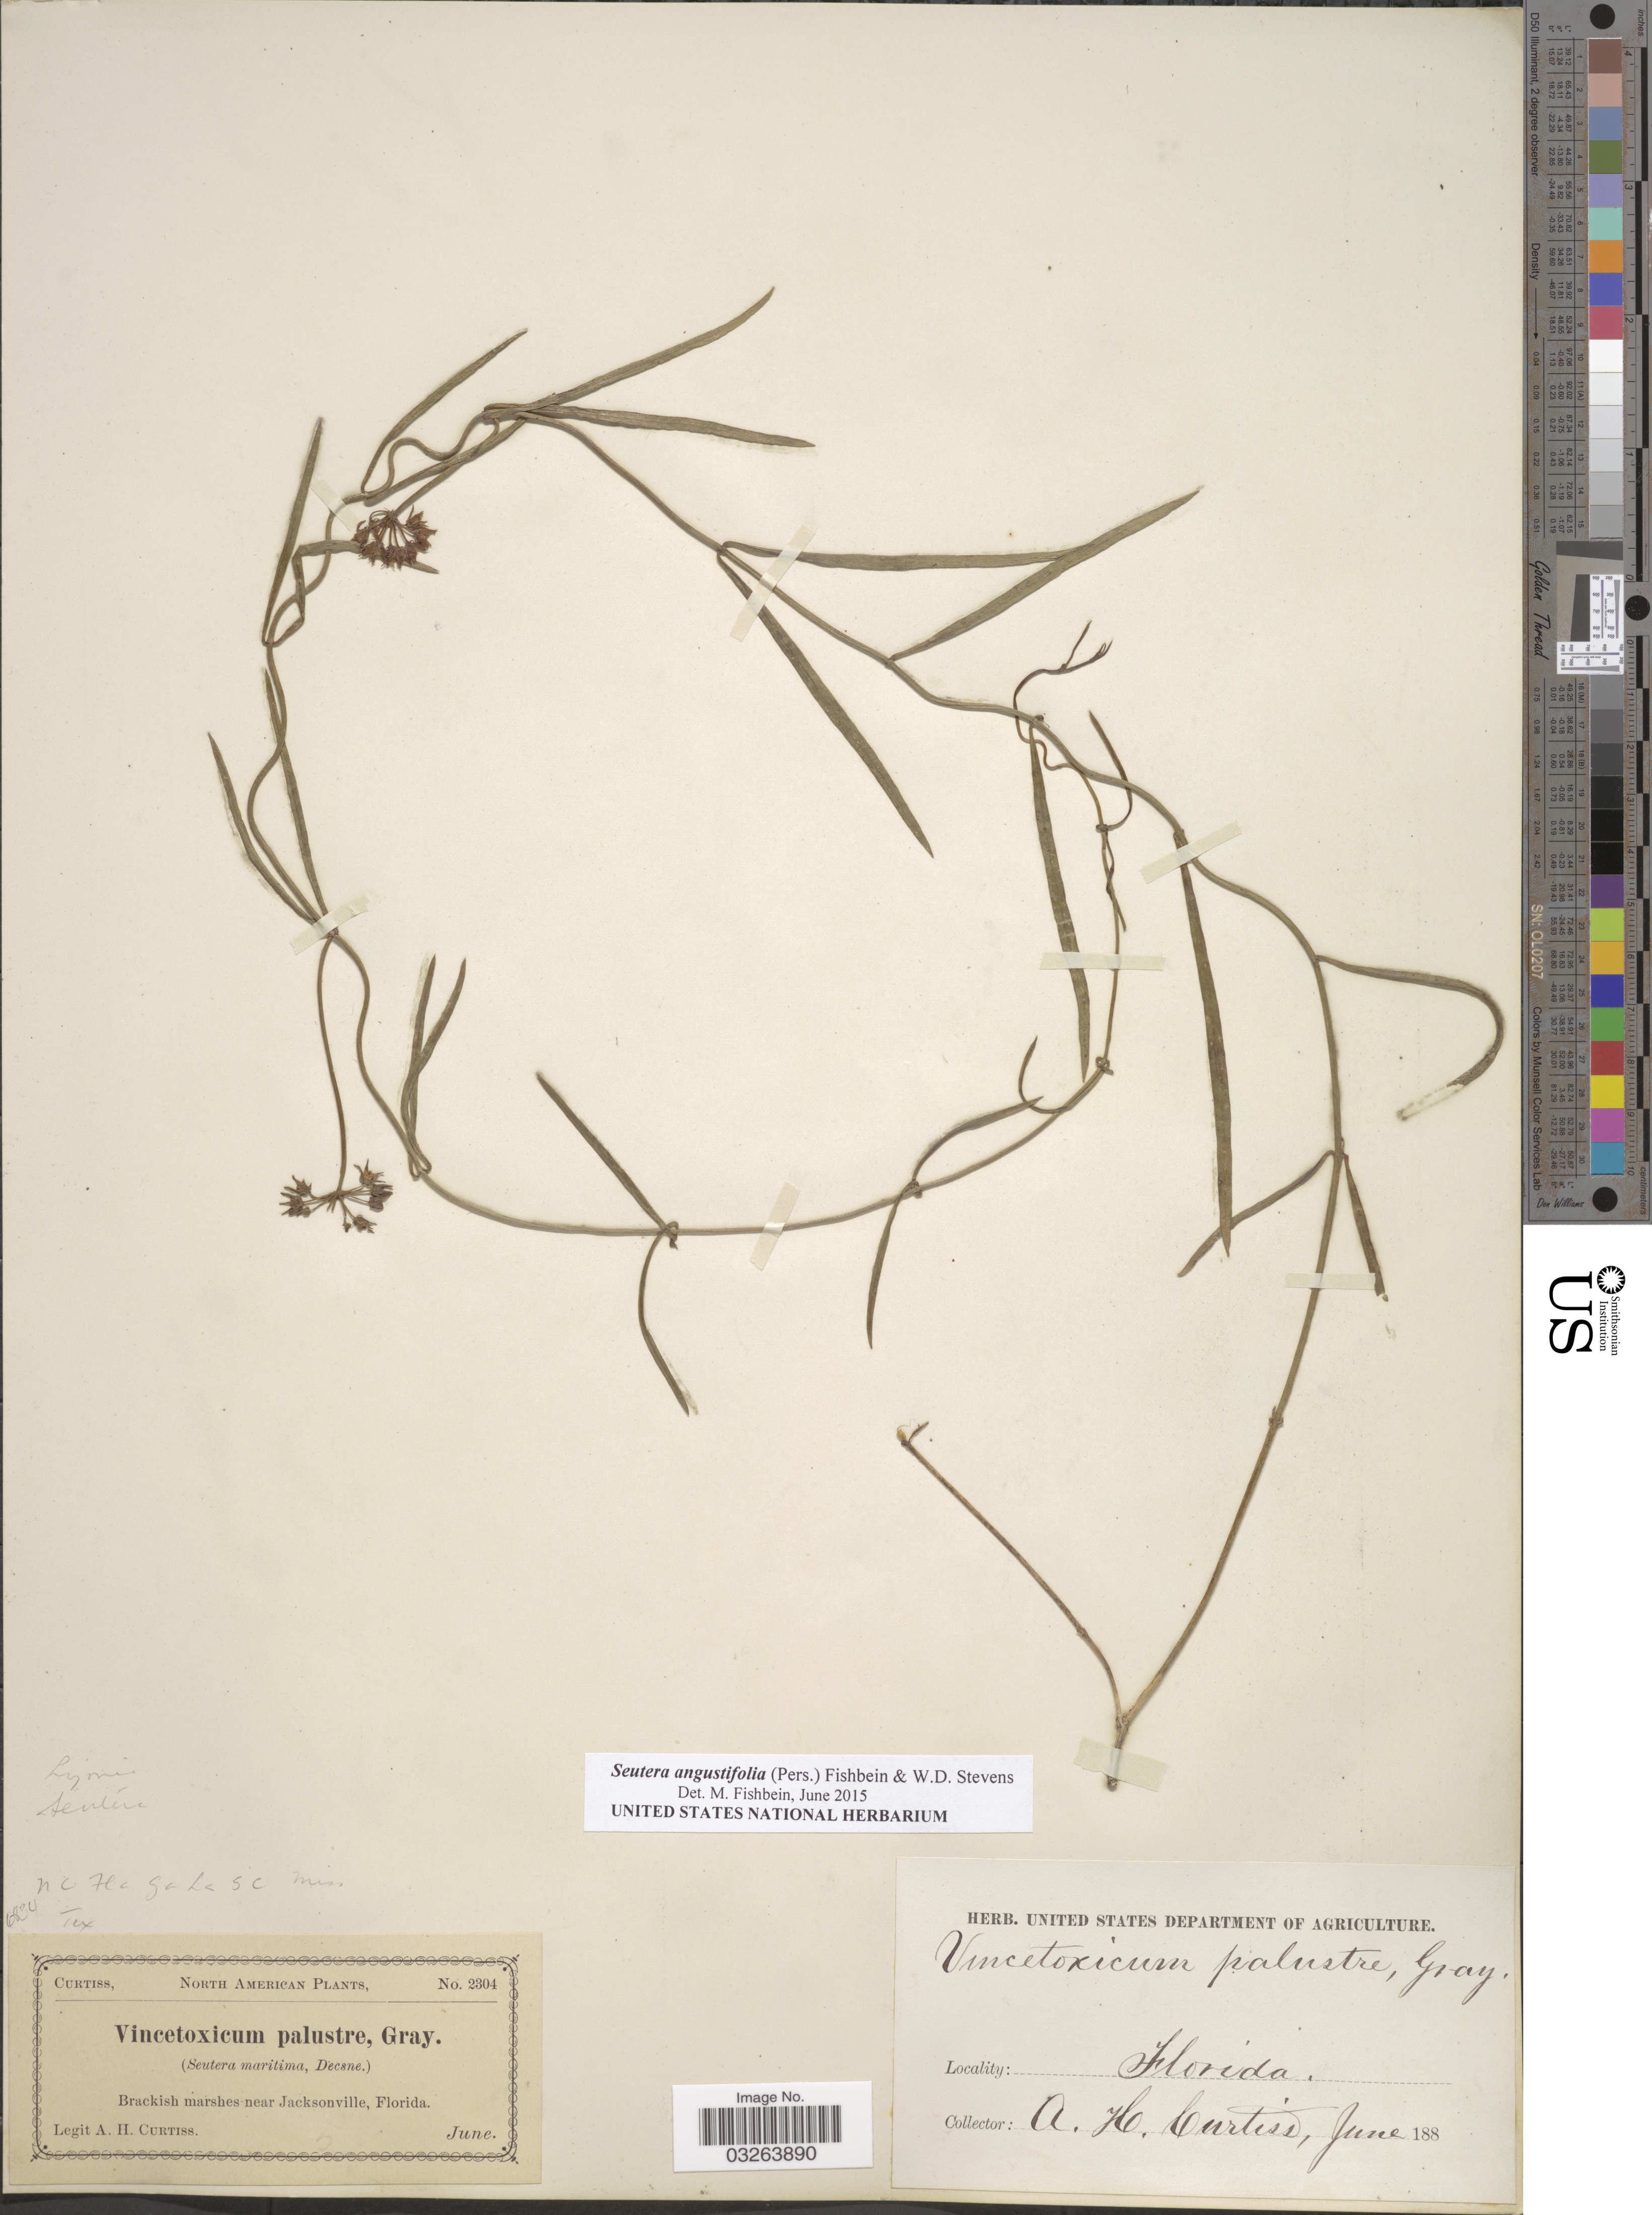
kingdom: Plantae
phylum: Tracheophyta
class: Magnoliopsida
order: Gentianales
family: Apocynaceae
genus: Seutera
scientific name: Seutera angustifolia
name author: Fishbein & W.D. Stevens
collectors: A. H. Curtiss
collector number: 2304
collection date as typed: June 188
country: United States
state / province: Florida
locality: Brackish marshes near Jacksonville.